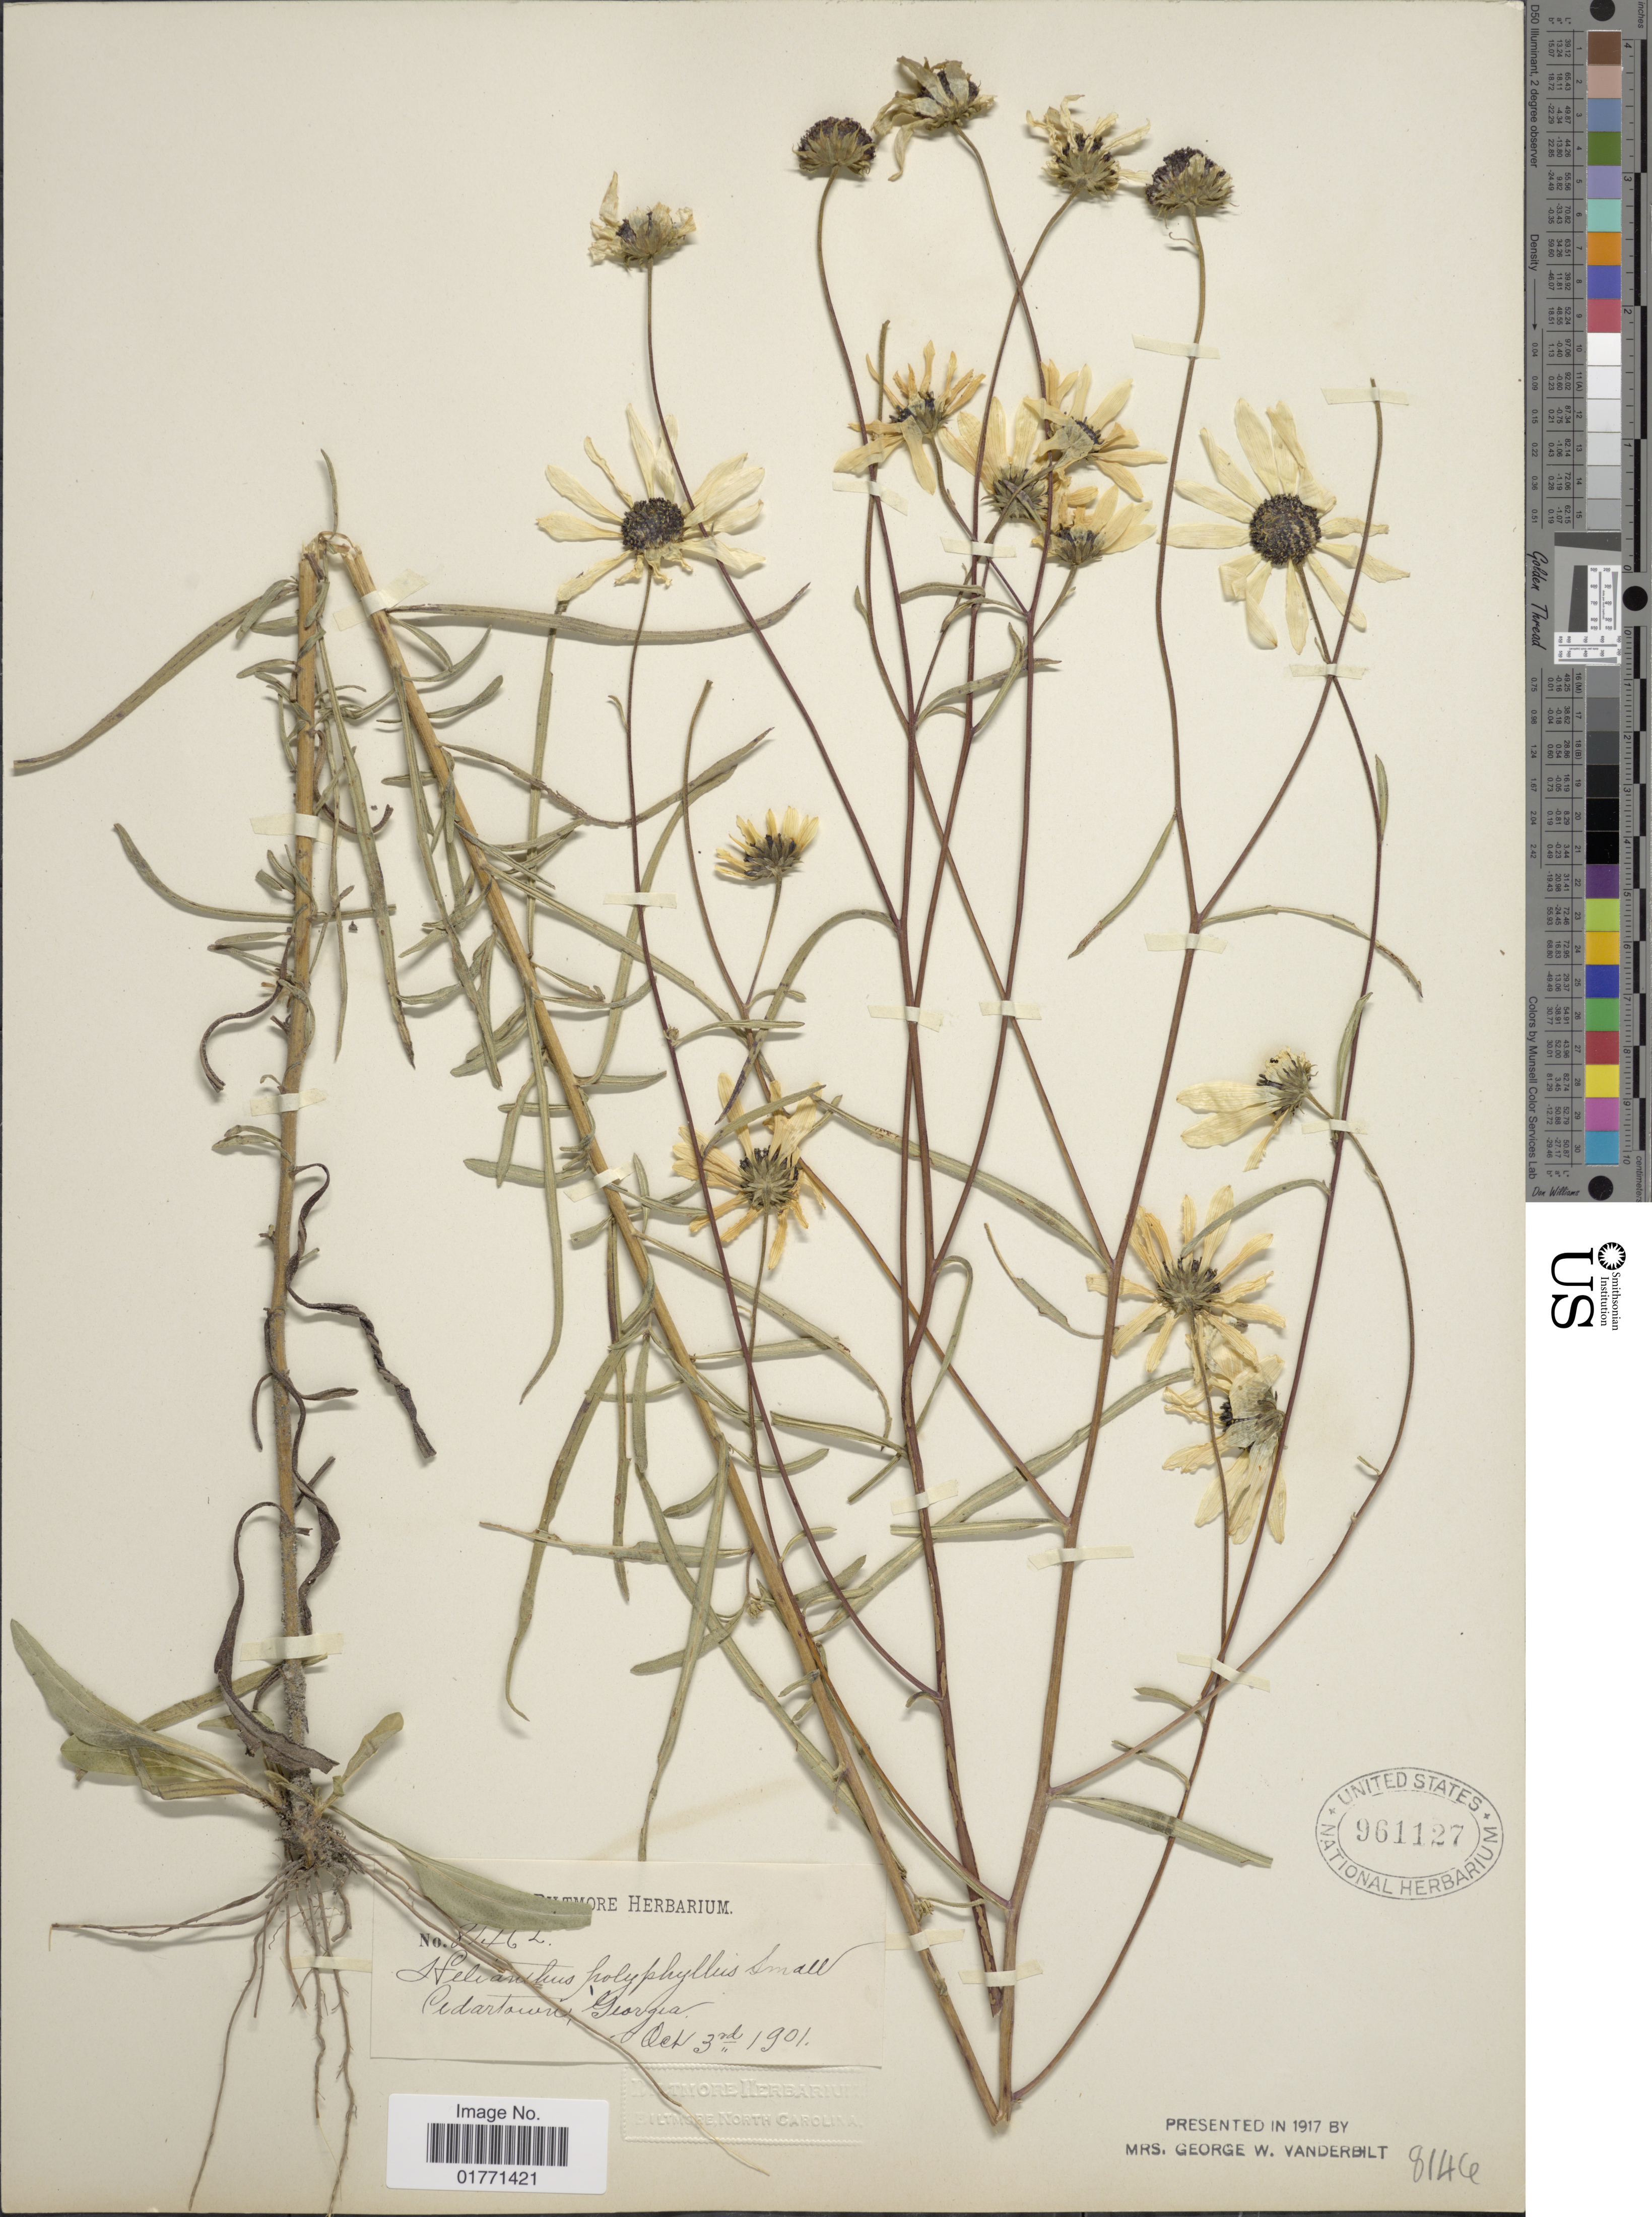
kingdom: Plantae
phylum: Tracheophyta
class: Magnoliopsida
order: Asterales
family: Asteraceae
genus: Helianthus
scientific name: Helianthus polyphyllus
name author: Small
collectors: ex herb. Biltmore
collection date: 1901-10-03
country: United States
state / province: Georgia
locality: Cedartown.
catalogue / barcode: US 961127